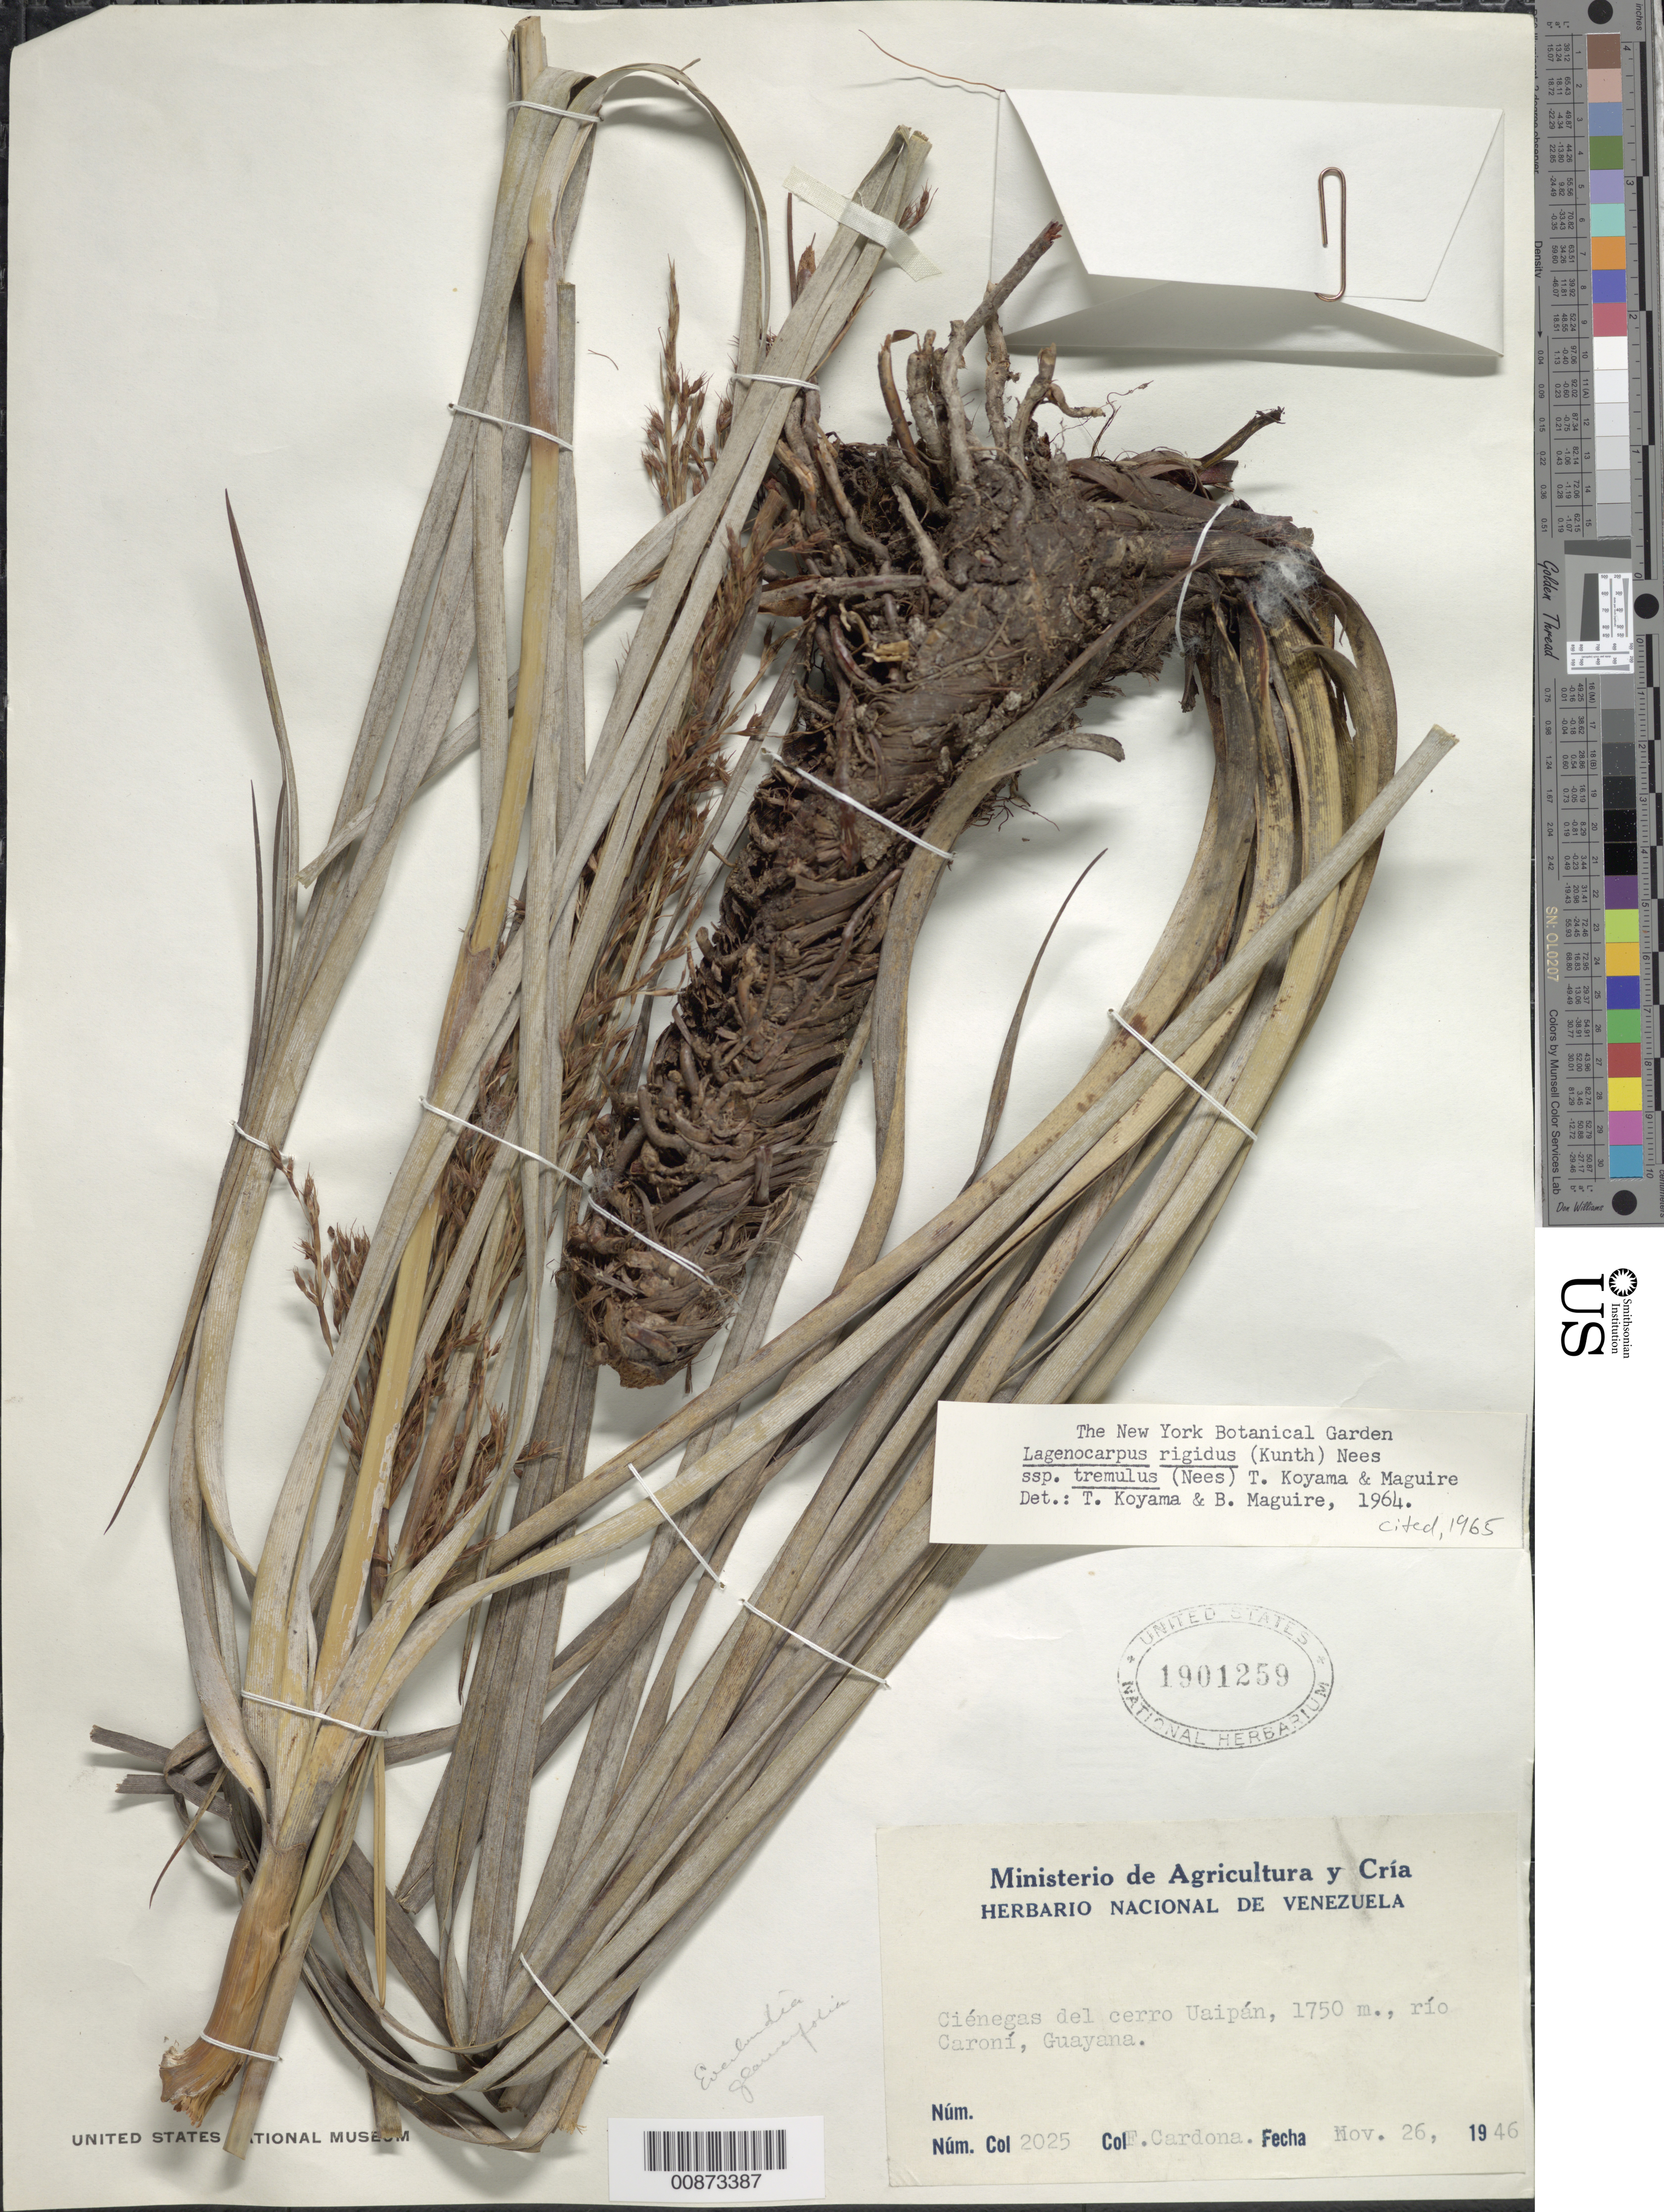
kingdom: Plantae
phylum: Tracheophyta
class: Liliopsida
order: Poales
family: Cyperaceae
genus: Lagenocarpus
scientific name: Lagenocarpus rigidus subsp. tremulus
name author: (Nees) T. Koyama & Maguire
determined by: Koyama, T.; Maguire, B.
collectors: F. Cardona Puig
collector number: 2025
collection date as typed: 26-Nov-46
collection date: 1946-11-26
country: Venezuela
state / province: Bolívar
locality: Cerro Uaipán, Río Caroní; Guayana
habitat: Cienagas del cerro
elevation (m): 1750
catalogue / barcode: US 1901259